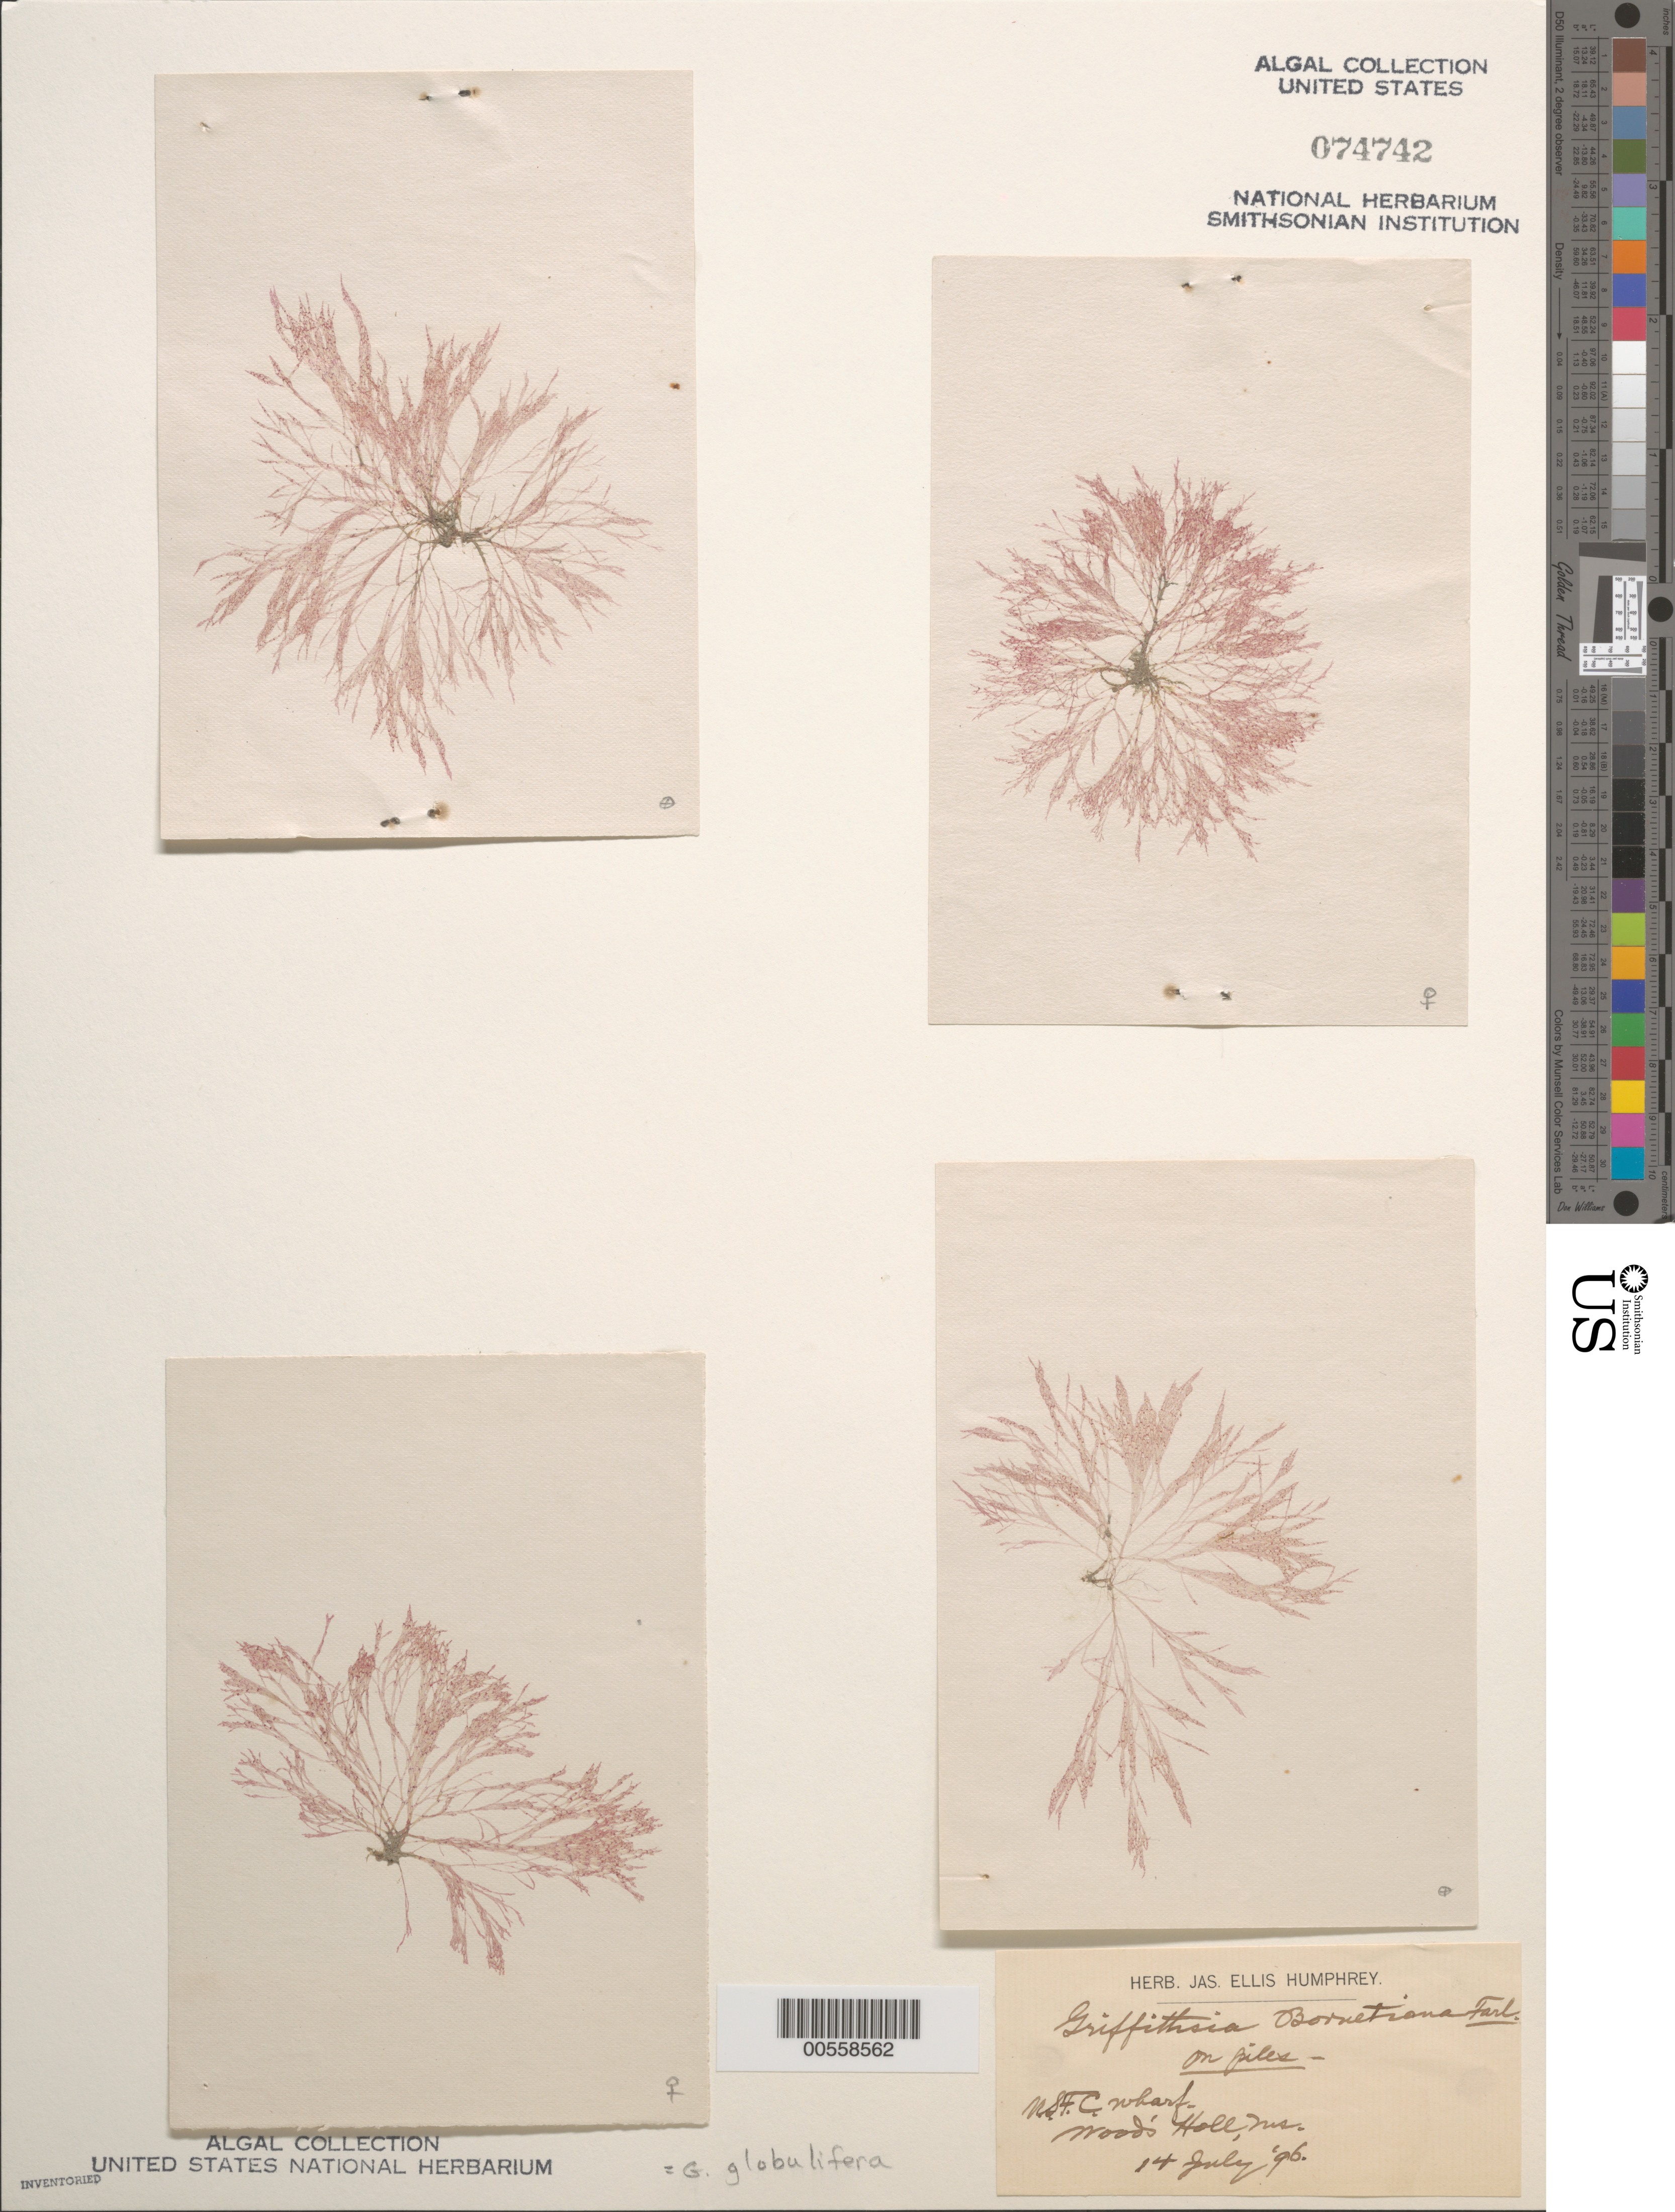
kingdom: Plantae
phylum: Rhodophyta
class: Florideophyceae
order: Ceramiales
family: Wrangeliaceae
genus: Griffithsia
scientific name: Griffithsia globulifera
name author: Harv. ex Kütz.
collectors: J. Humphrey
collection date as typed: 14 Jul 1896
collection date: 1896-07-14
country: United States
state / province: Massachusetts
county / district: Barnstable County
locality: Woods Hole (Wood's Holl), NSFC wharf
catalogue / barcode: US 74742